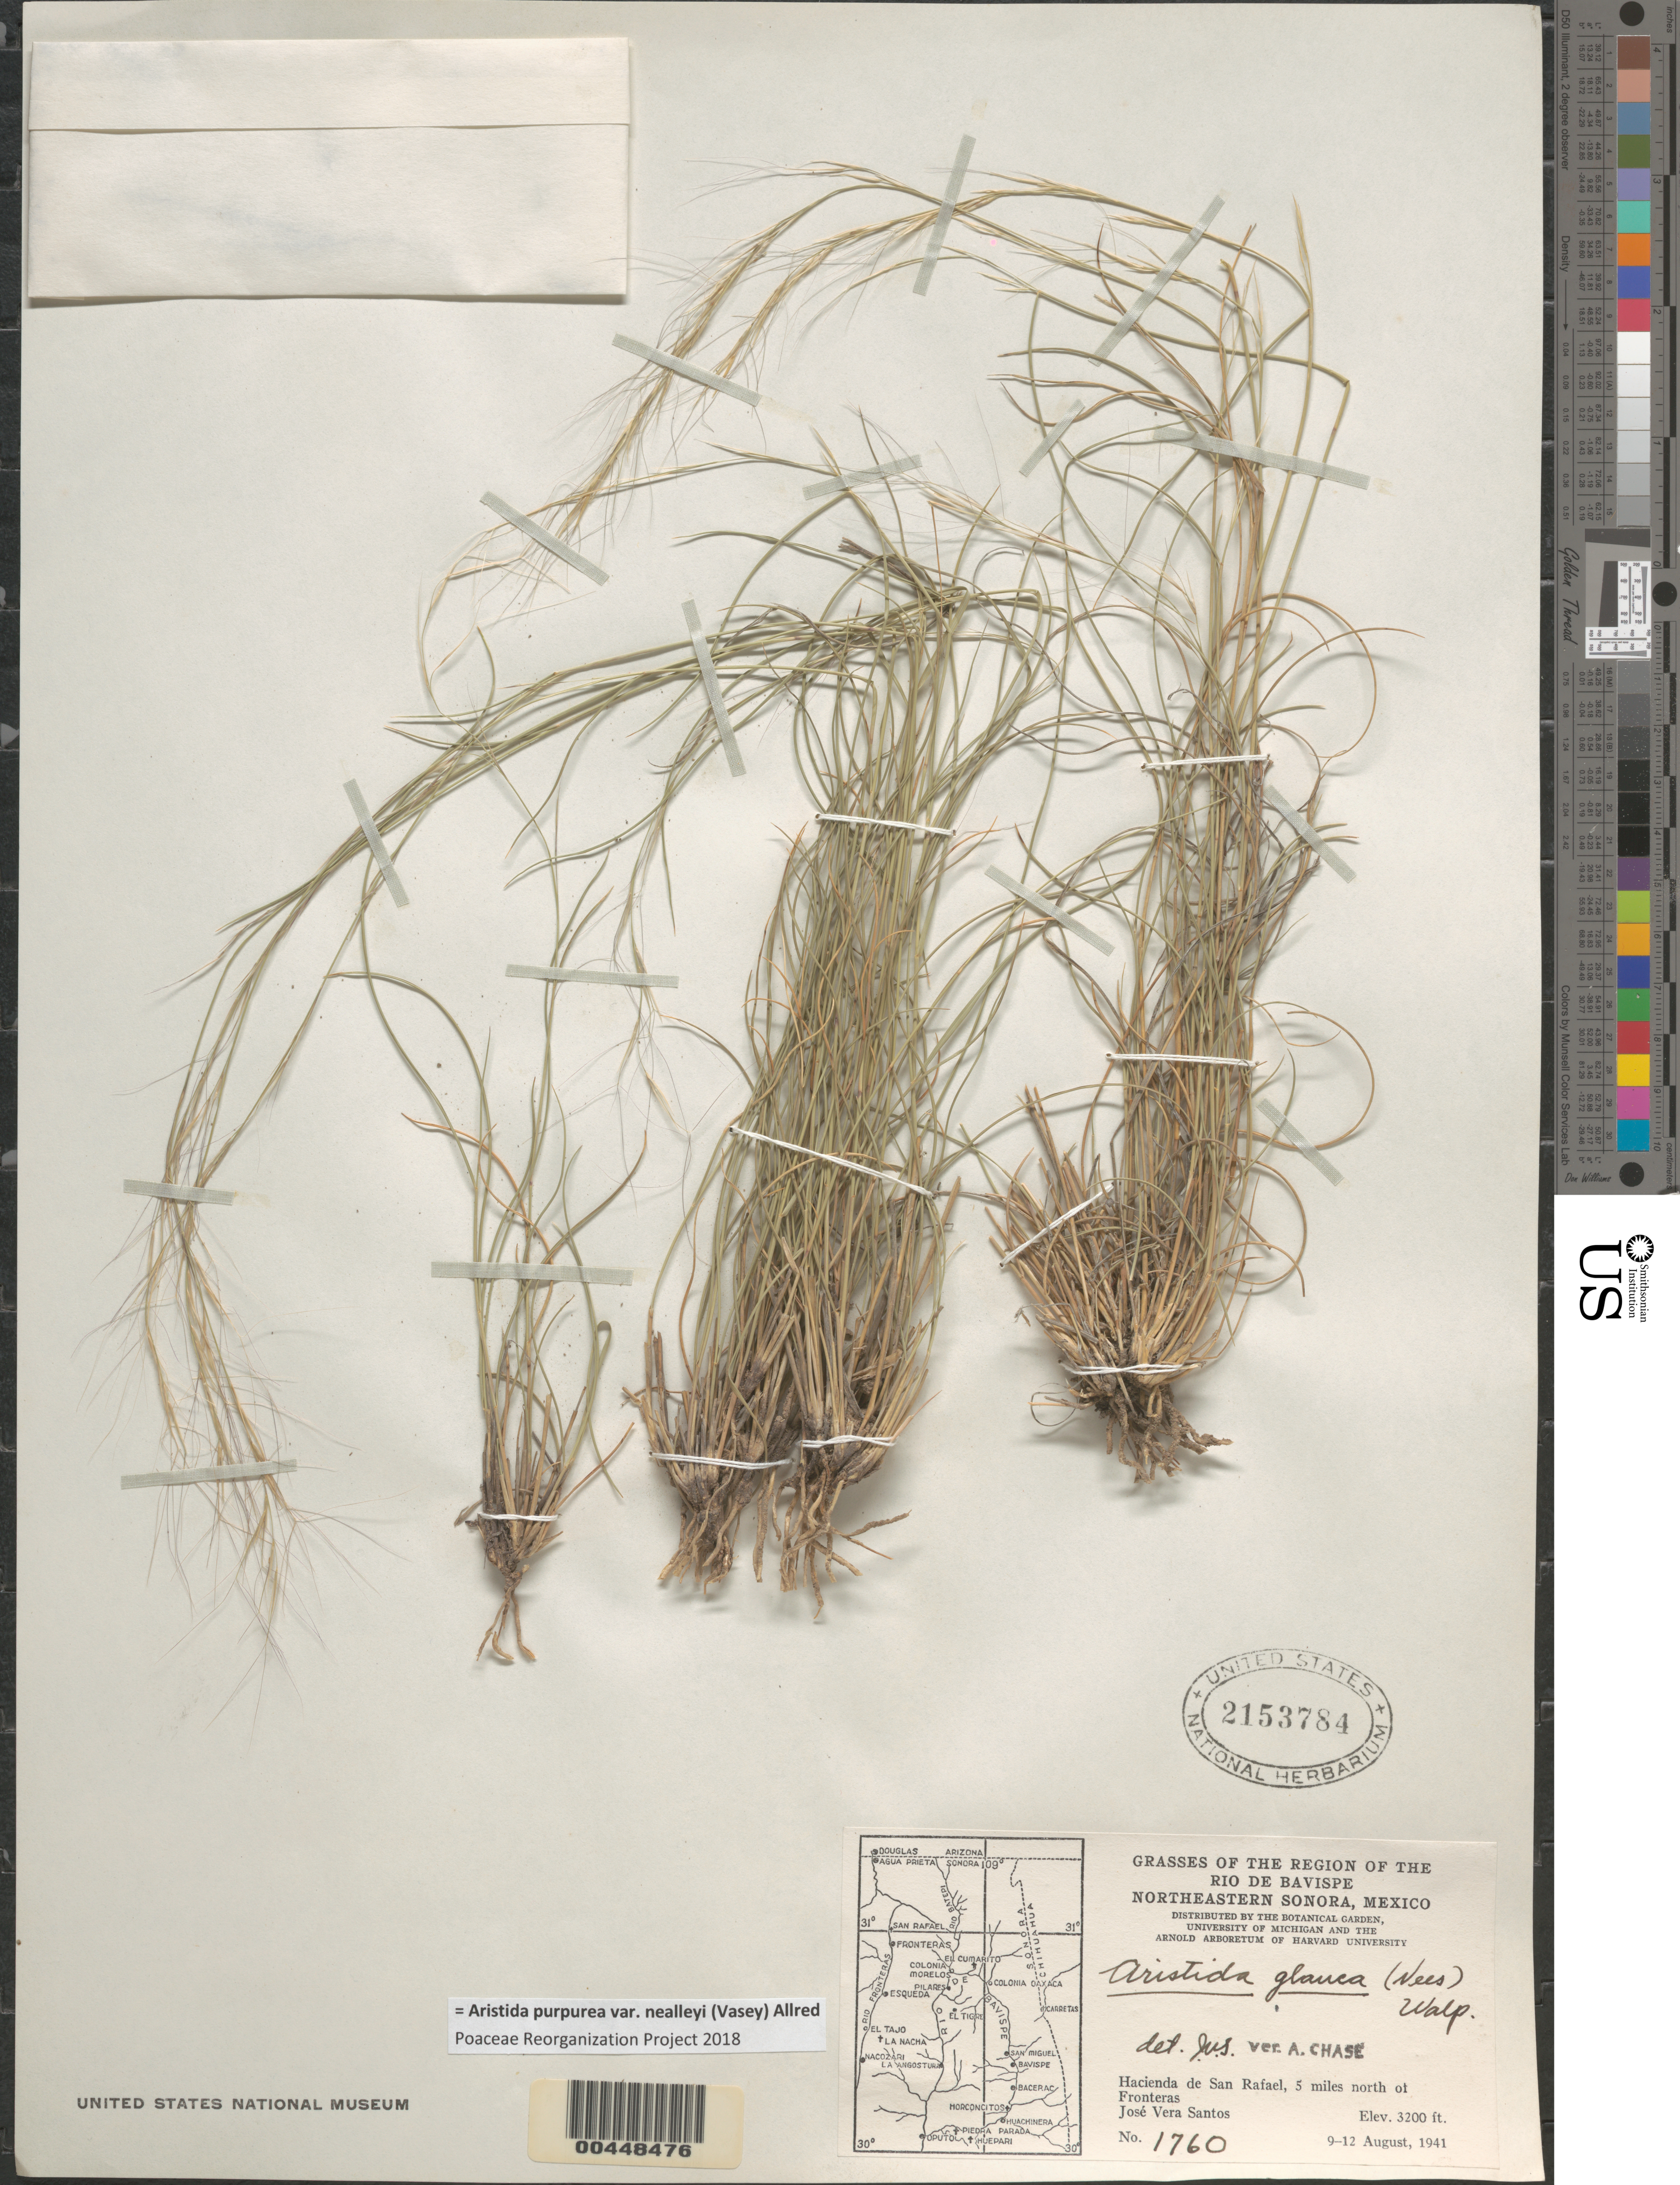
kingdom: Plantae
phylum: Tracheophyta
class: Liliopsida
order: Poales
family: Poaceae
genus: Aristida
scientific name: Aristida purpurea var. nealleyi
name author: (Vasey) Allred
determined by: Poaceae Reorganization Project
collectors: J. V. Santos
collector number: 1760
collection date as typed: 9 Aug 1941 to 12 Aug 1941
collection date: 1941-08-09/1941-08-12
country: Mexico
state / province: Sonora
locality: Region of the Rio de Bavispe, NE Sonora, Hacienda de San Rafael, 5 miles N of Fronteras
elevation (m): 975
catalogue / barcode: US 2153784